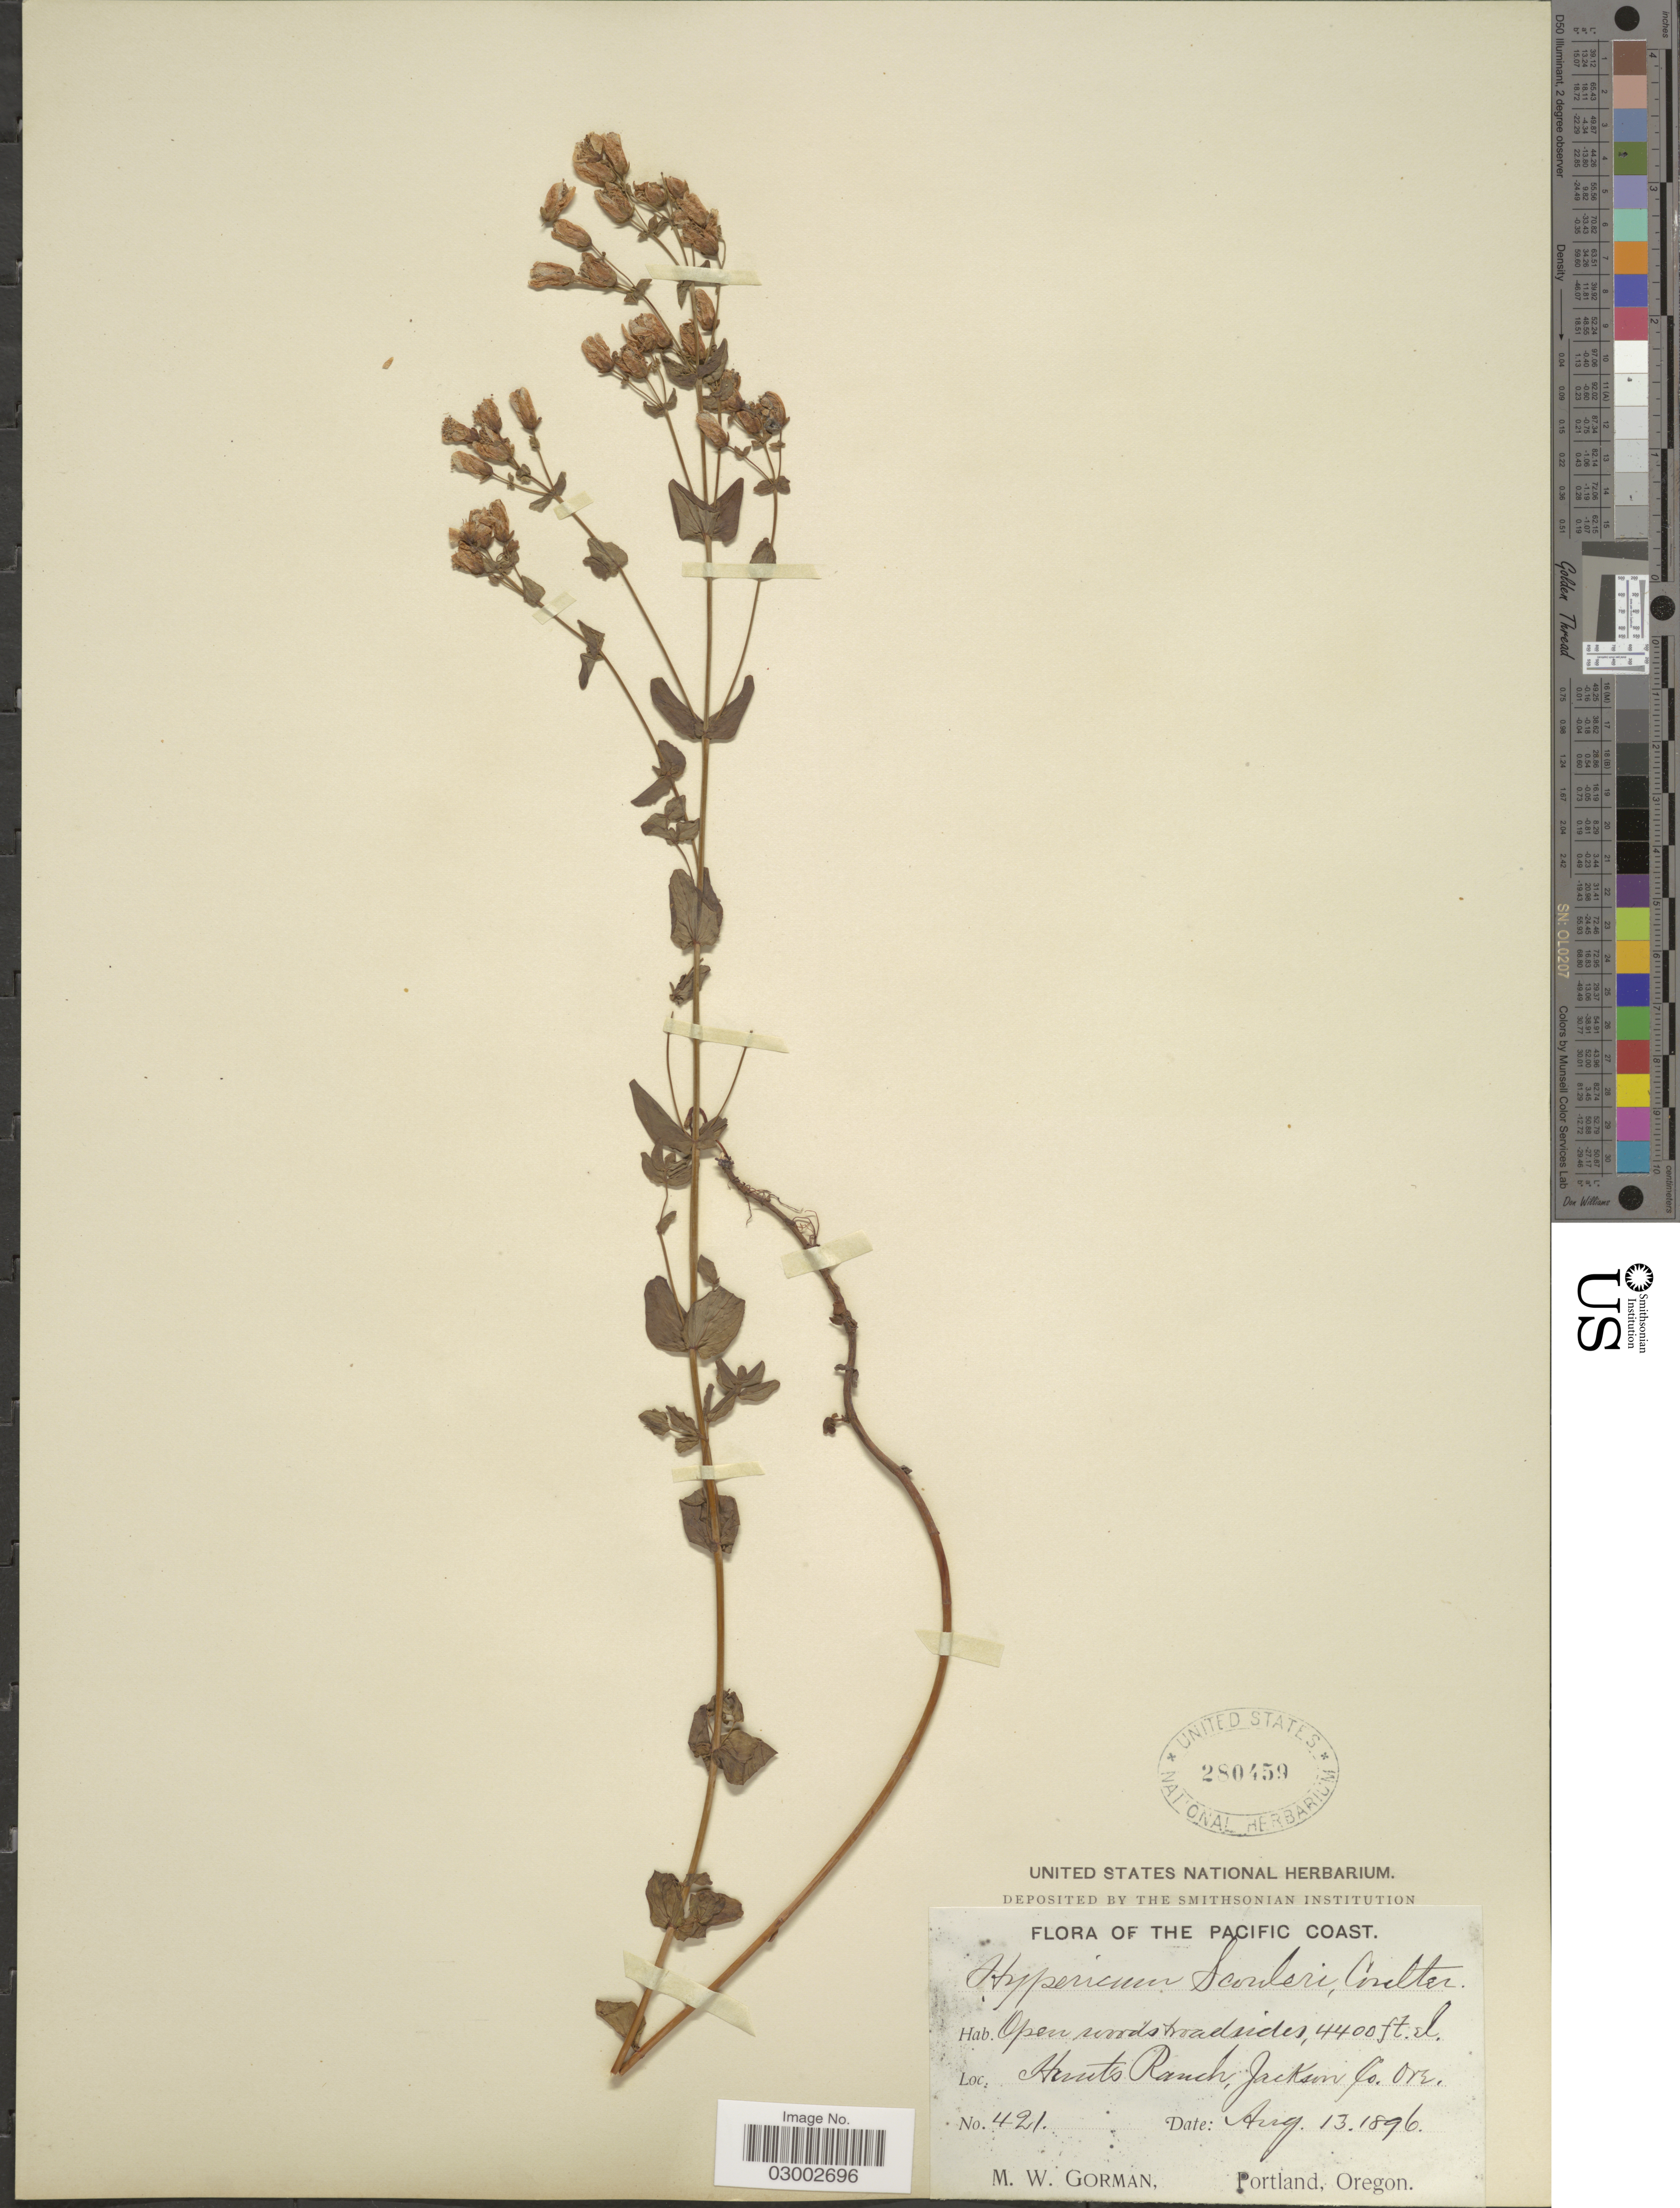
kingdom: Plantae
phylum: Tracheophyta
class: Magnoliopsida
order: Malpighiales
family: Hypericaceae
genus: Hypericum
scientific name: Hypericum scouleri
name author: Hook.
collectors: M. W. Gorman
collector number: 421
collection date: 1896-08-13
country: United States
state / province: Oregon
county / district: Jackson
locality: Pacific Coast. Haut's Ranch, Jackson Co.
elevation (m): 1341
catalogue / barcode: US 280459